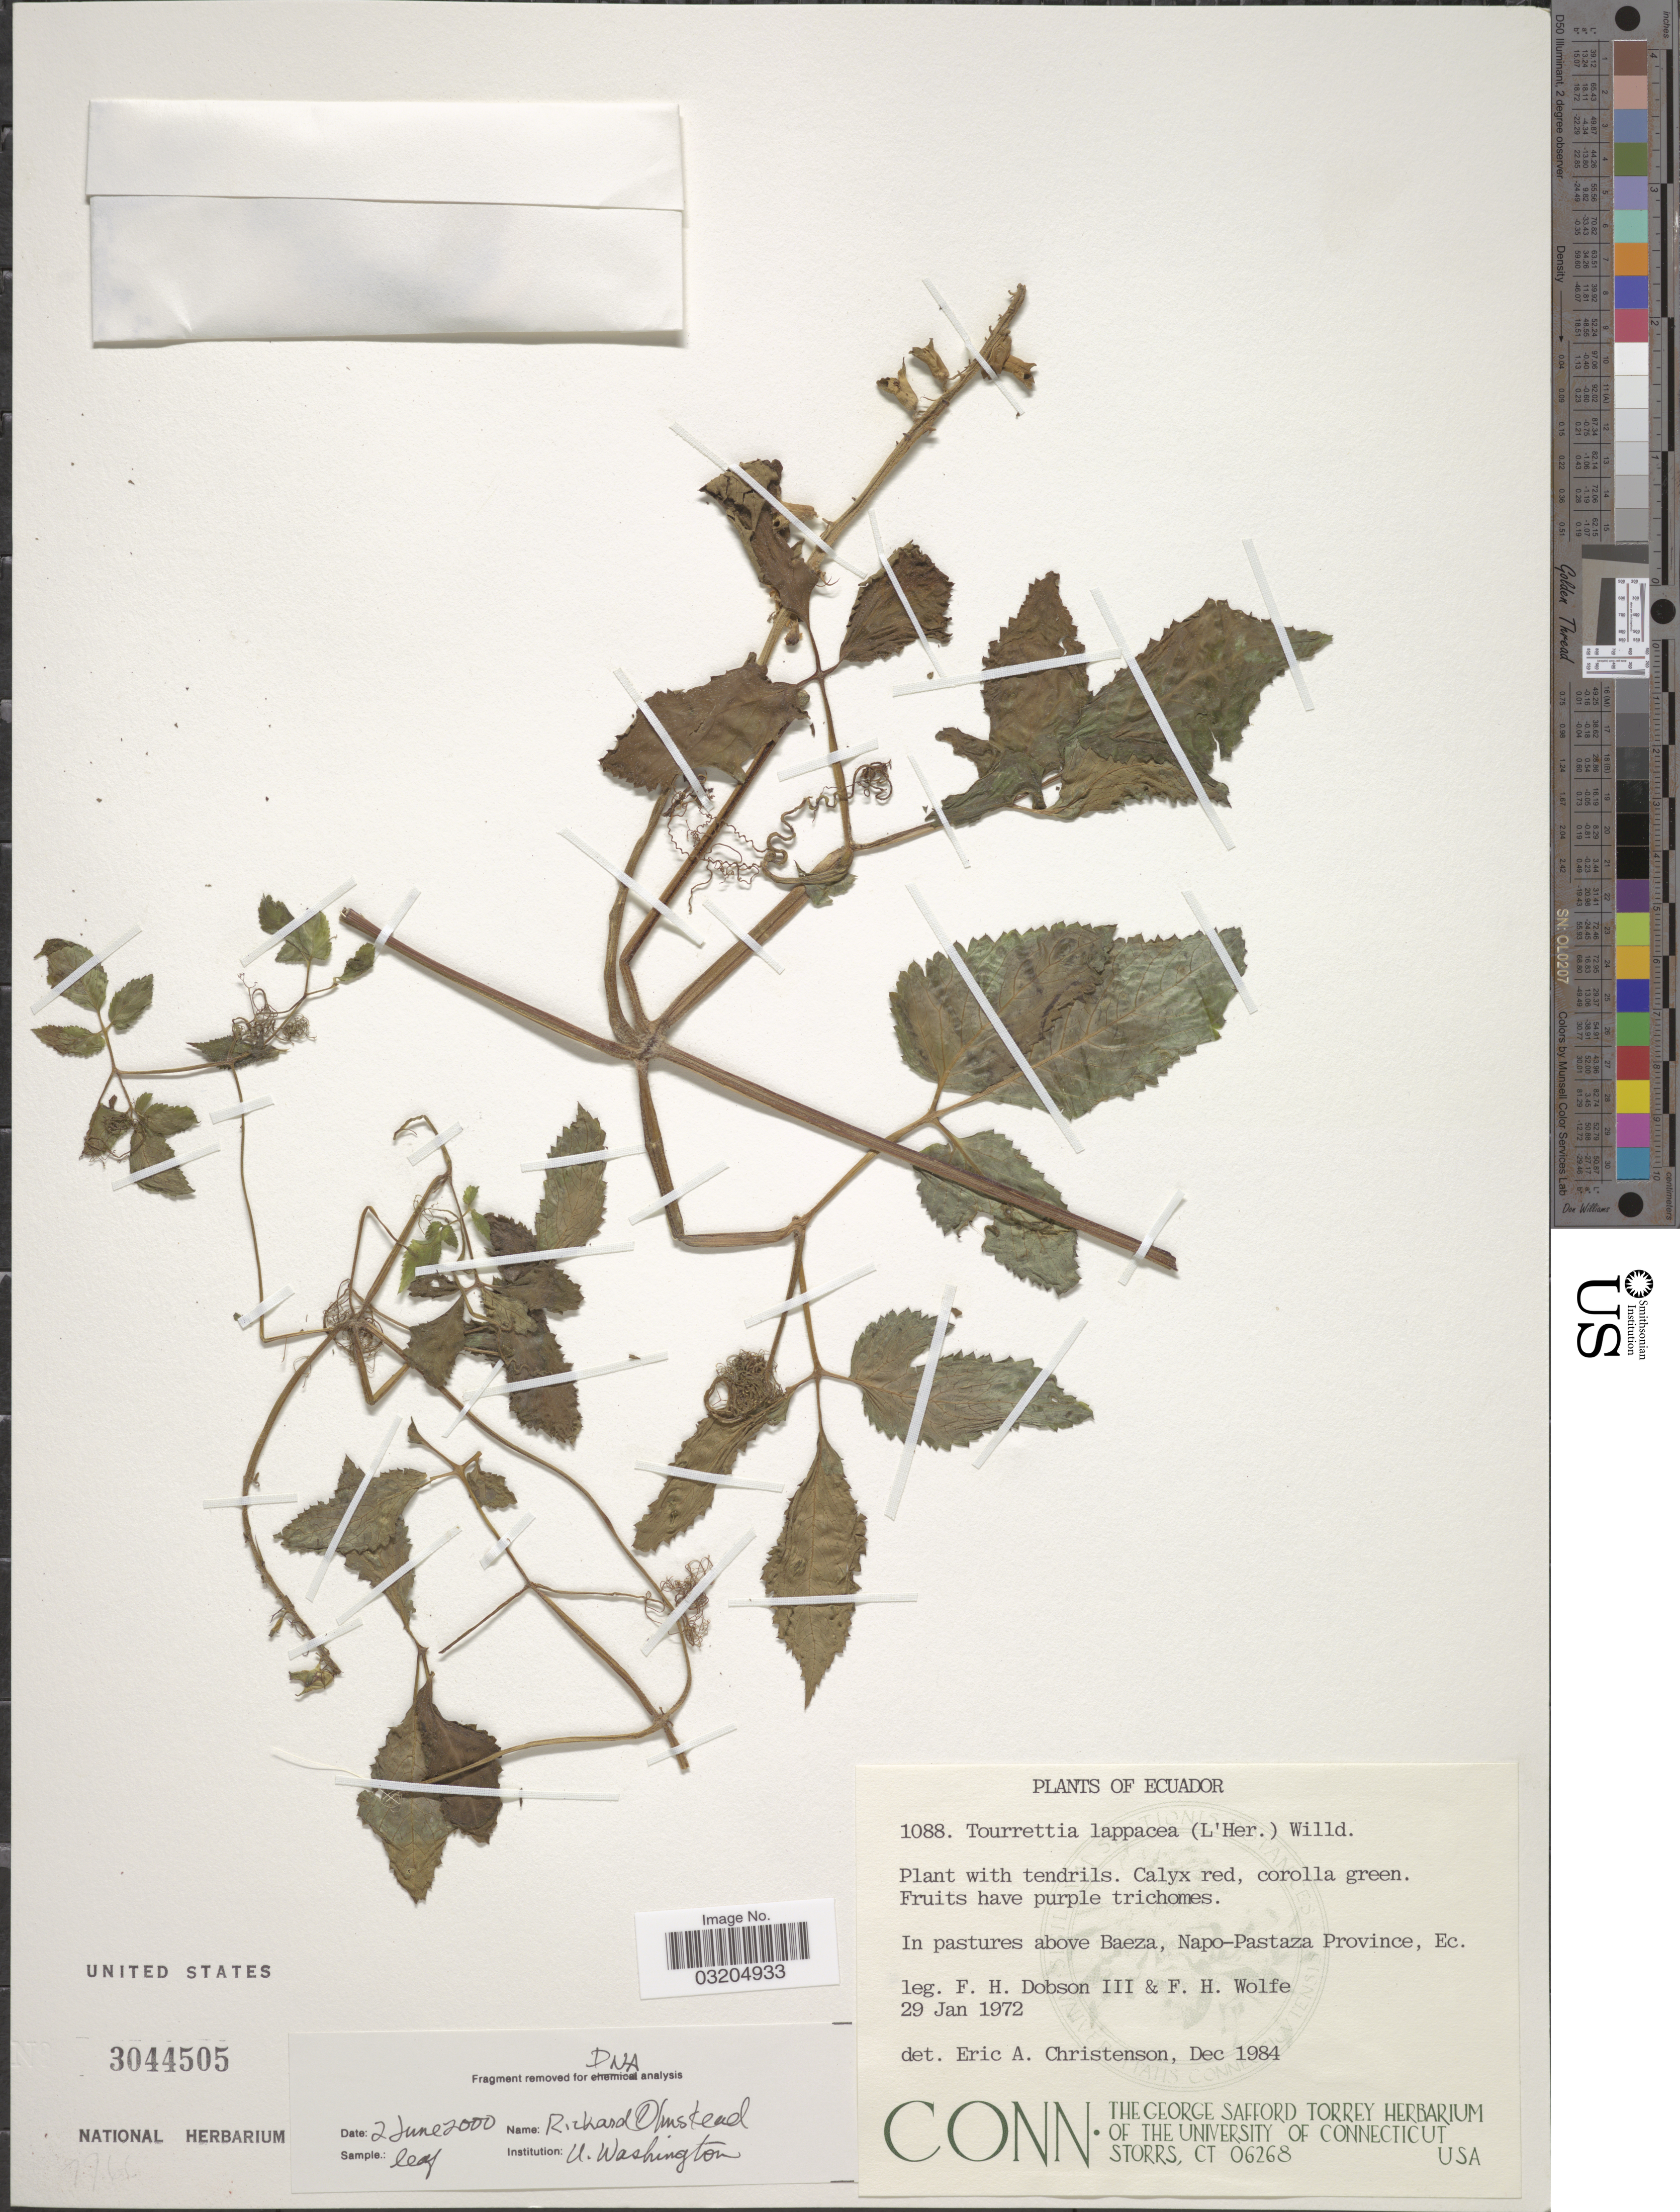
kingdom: Plantae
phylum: Tracheophyta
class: Magnoliopsida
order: Lamiales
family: Bignoniaceae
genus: Tourrettia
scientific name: Tourrettia lappacea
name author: (L'Hér.) Willd.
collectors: F. Dobson & F. Wolfe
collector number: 1088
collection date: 1972-01-29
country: Ecuador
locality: In pastures above Baeza, Napo-Pastaza Province.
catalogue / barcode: US 3044505